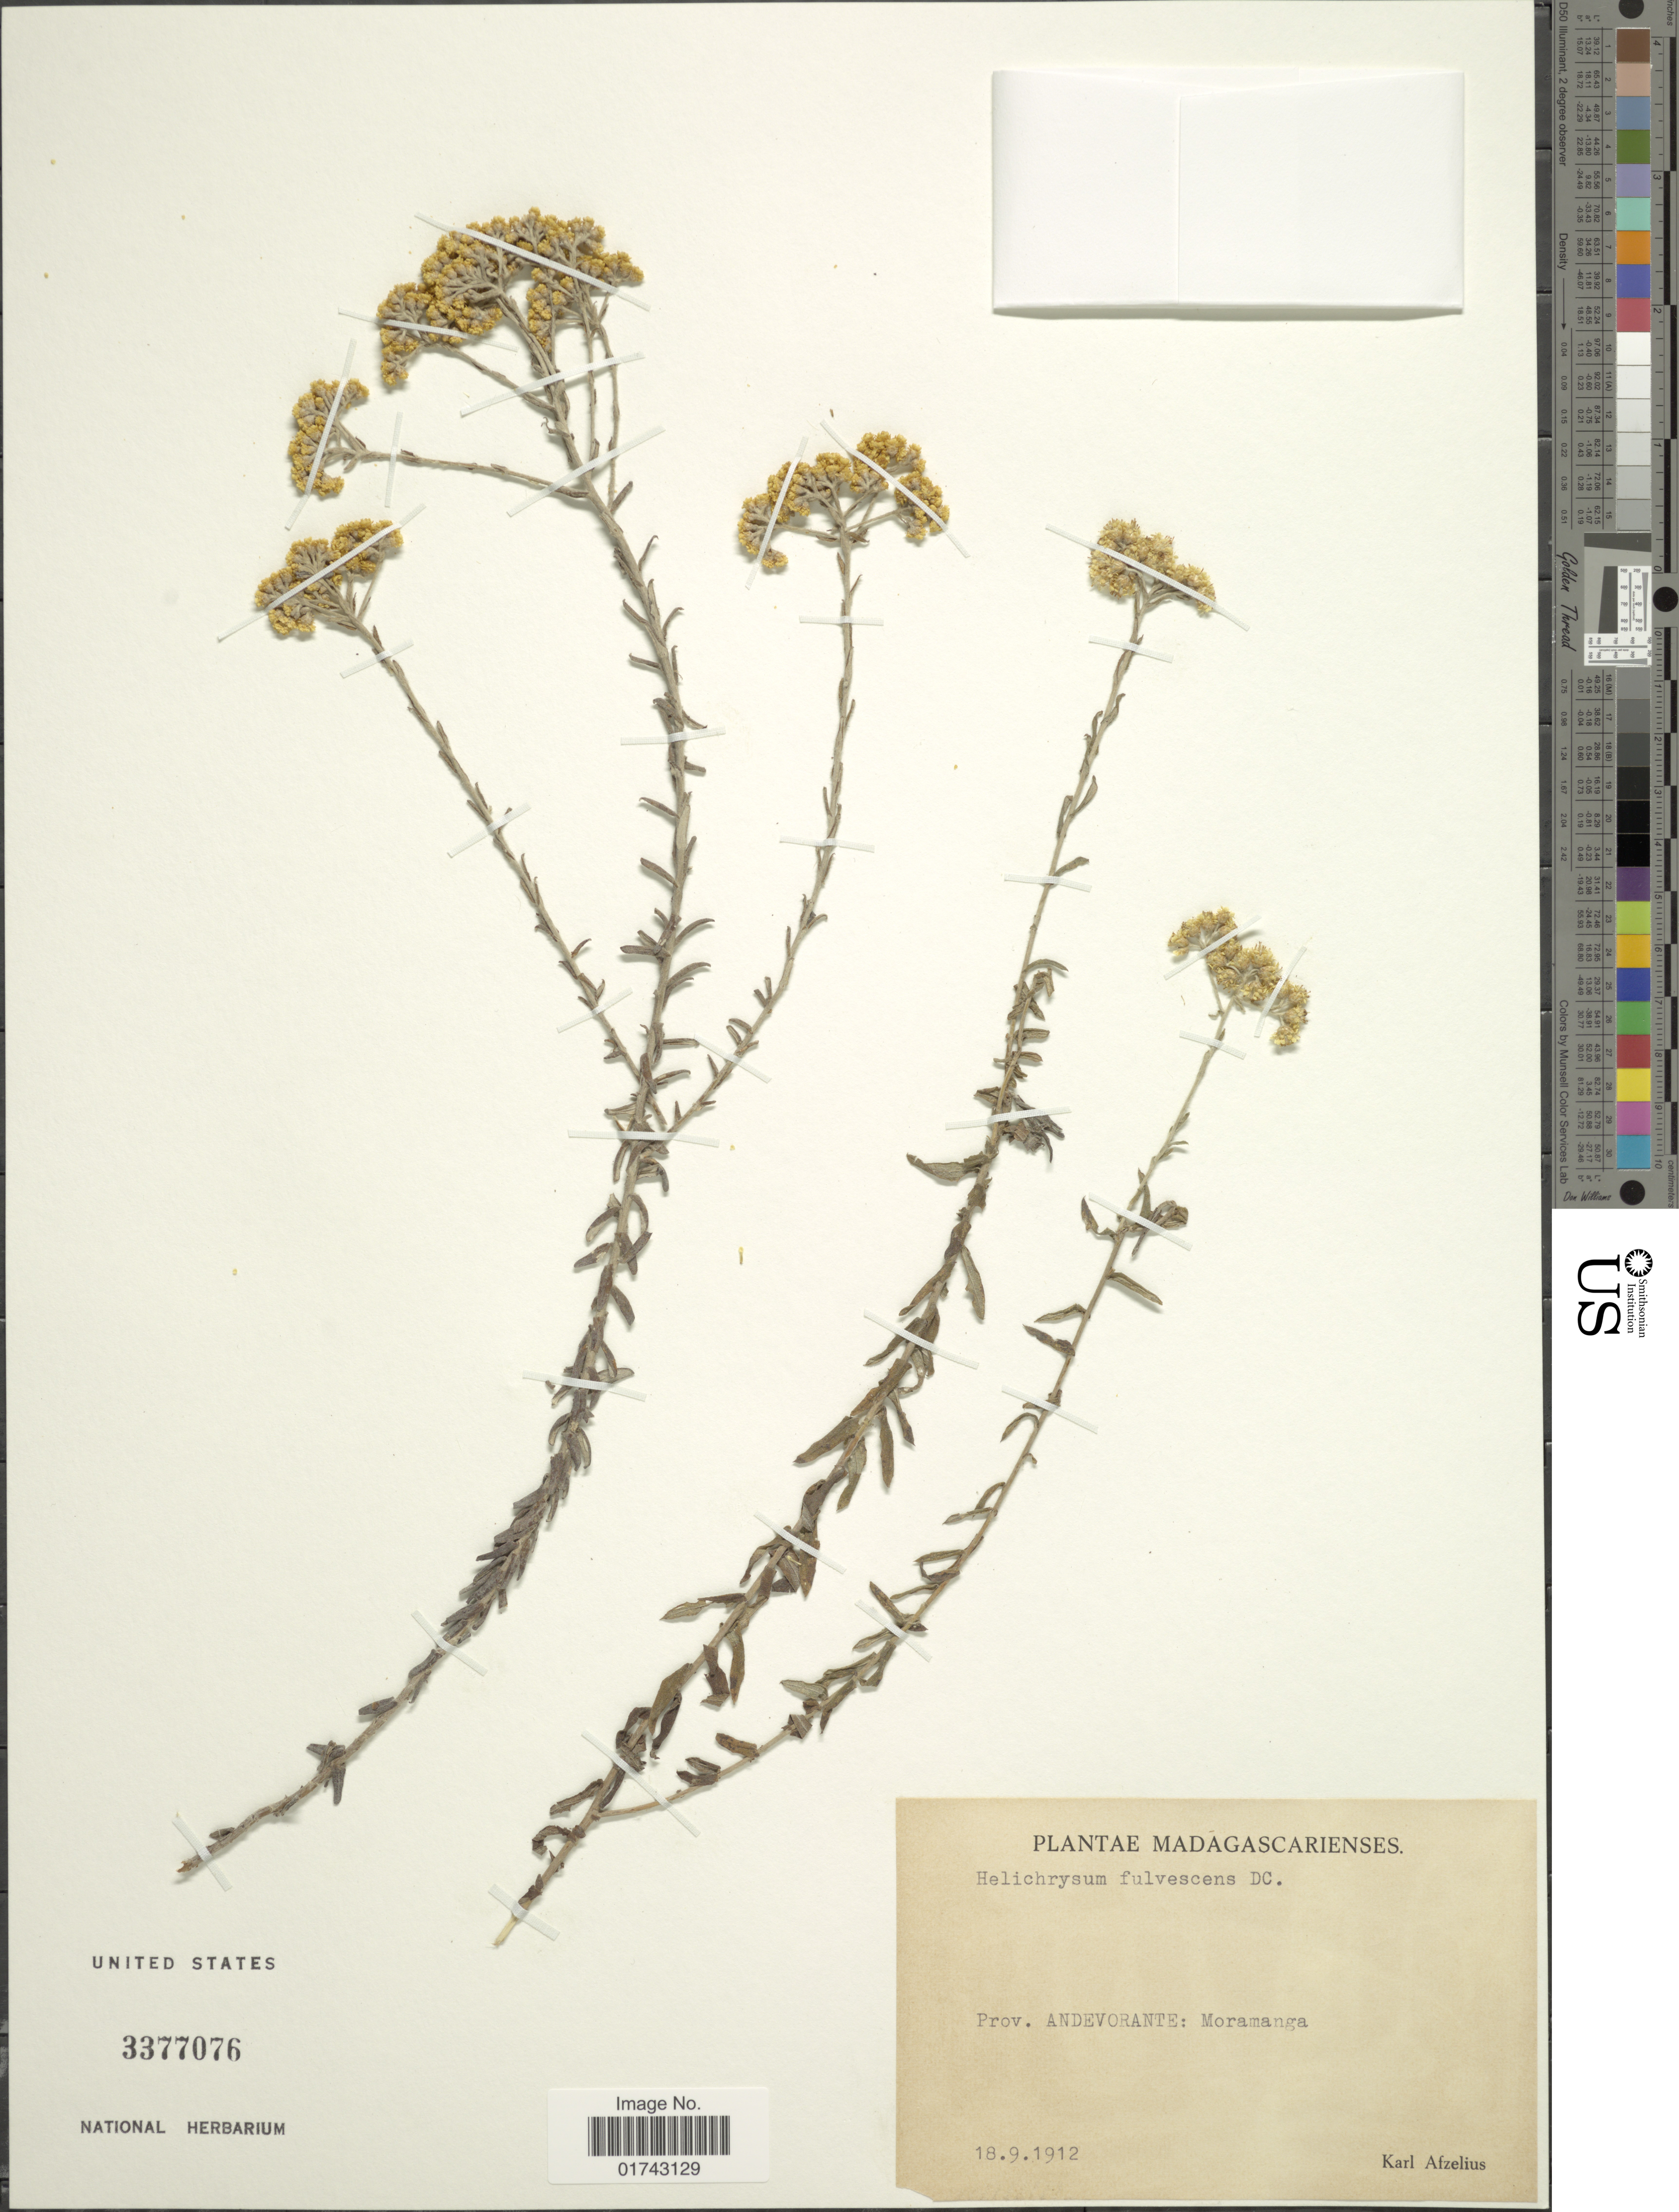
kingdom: Plantae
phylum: Tracheophyta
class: Magnoliopsida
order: Asterales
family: Asteraceae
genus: Helichrysum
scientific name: Helichrysum fulvescens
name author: DC.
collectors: K. R. Afzelius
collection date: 1912-09-18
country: Madagascar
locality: Prov. Andevorante: Moramanga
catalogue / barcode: US 3377076